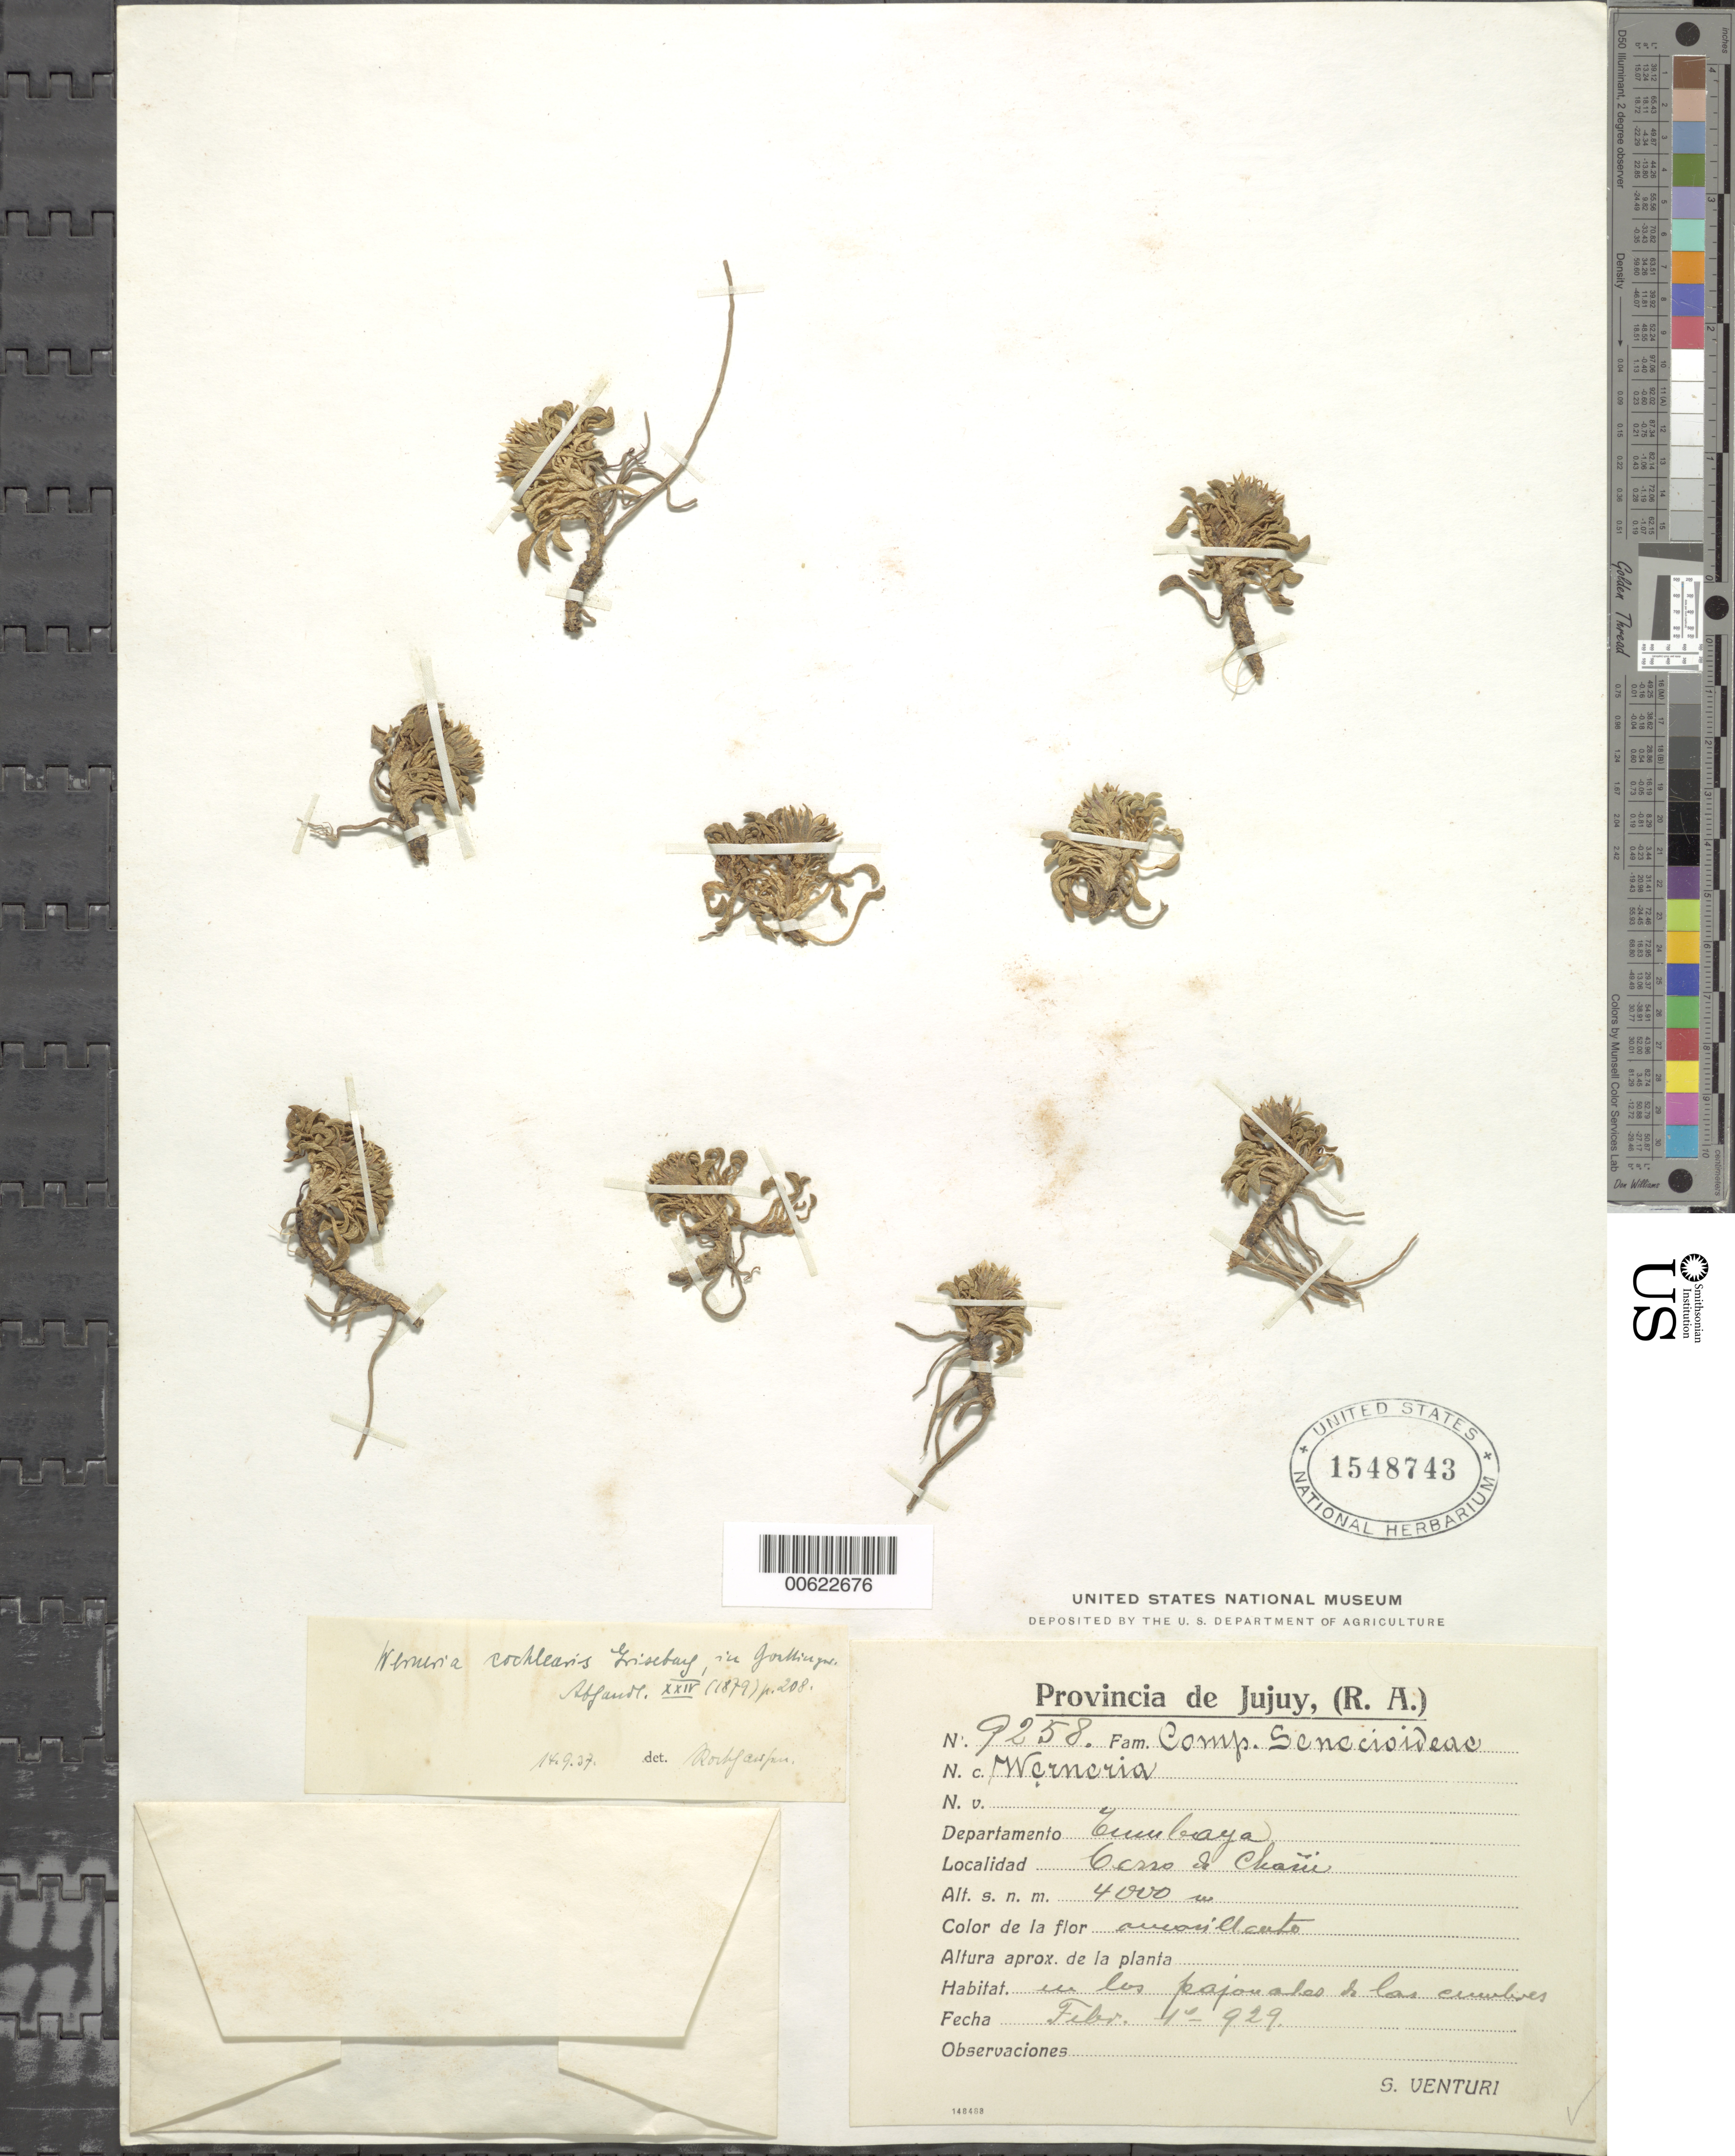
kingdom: Plantae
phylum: Tracheophyta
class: Magnoliopsida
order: Asterales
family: Asteraceae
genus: Werneria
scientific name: Werneria cochlearis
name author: Griseb.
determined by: Calvo, Joel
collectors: S. Venturi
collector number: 9258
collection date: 1929-02-01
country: Argentina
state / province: Jujuy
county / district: Tumbaya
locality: Cerro de Chañi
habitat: Los pajonales? de los cumbres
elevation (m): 4000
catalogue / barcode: US 1548743